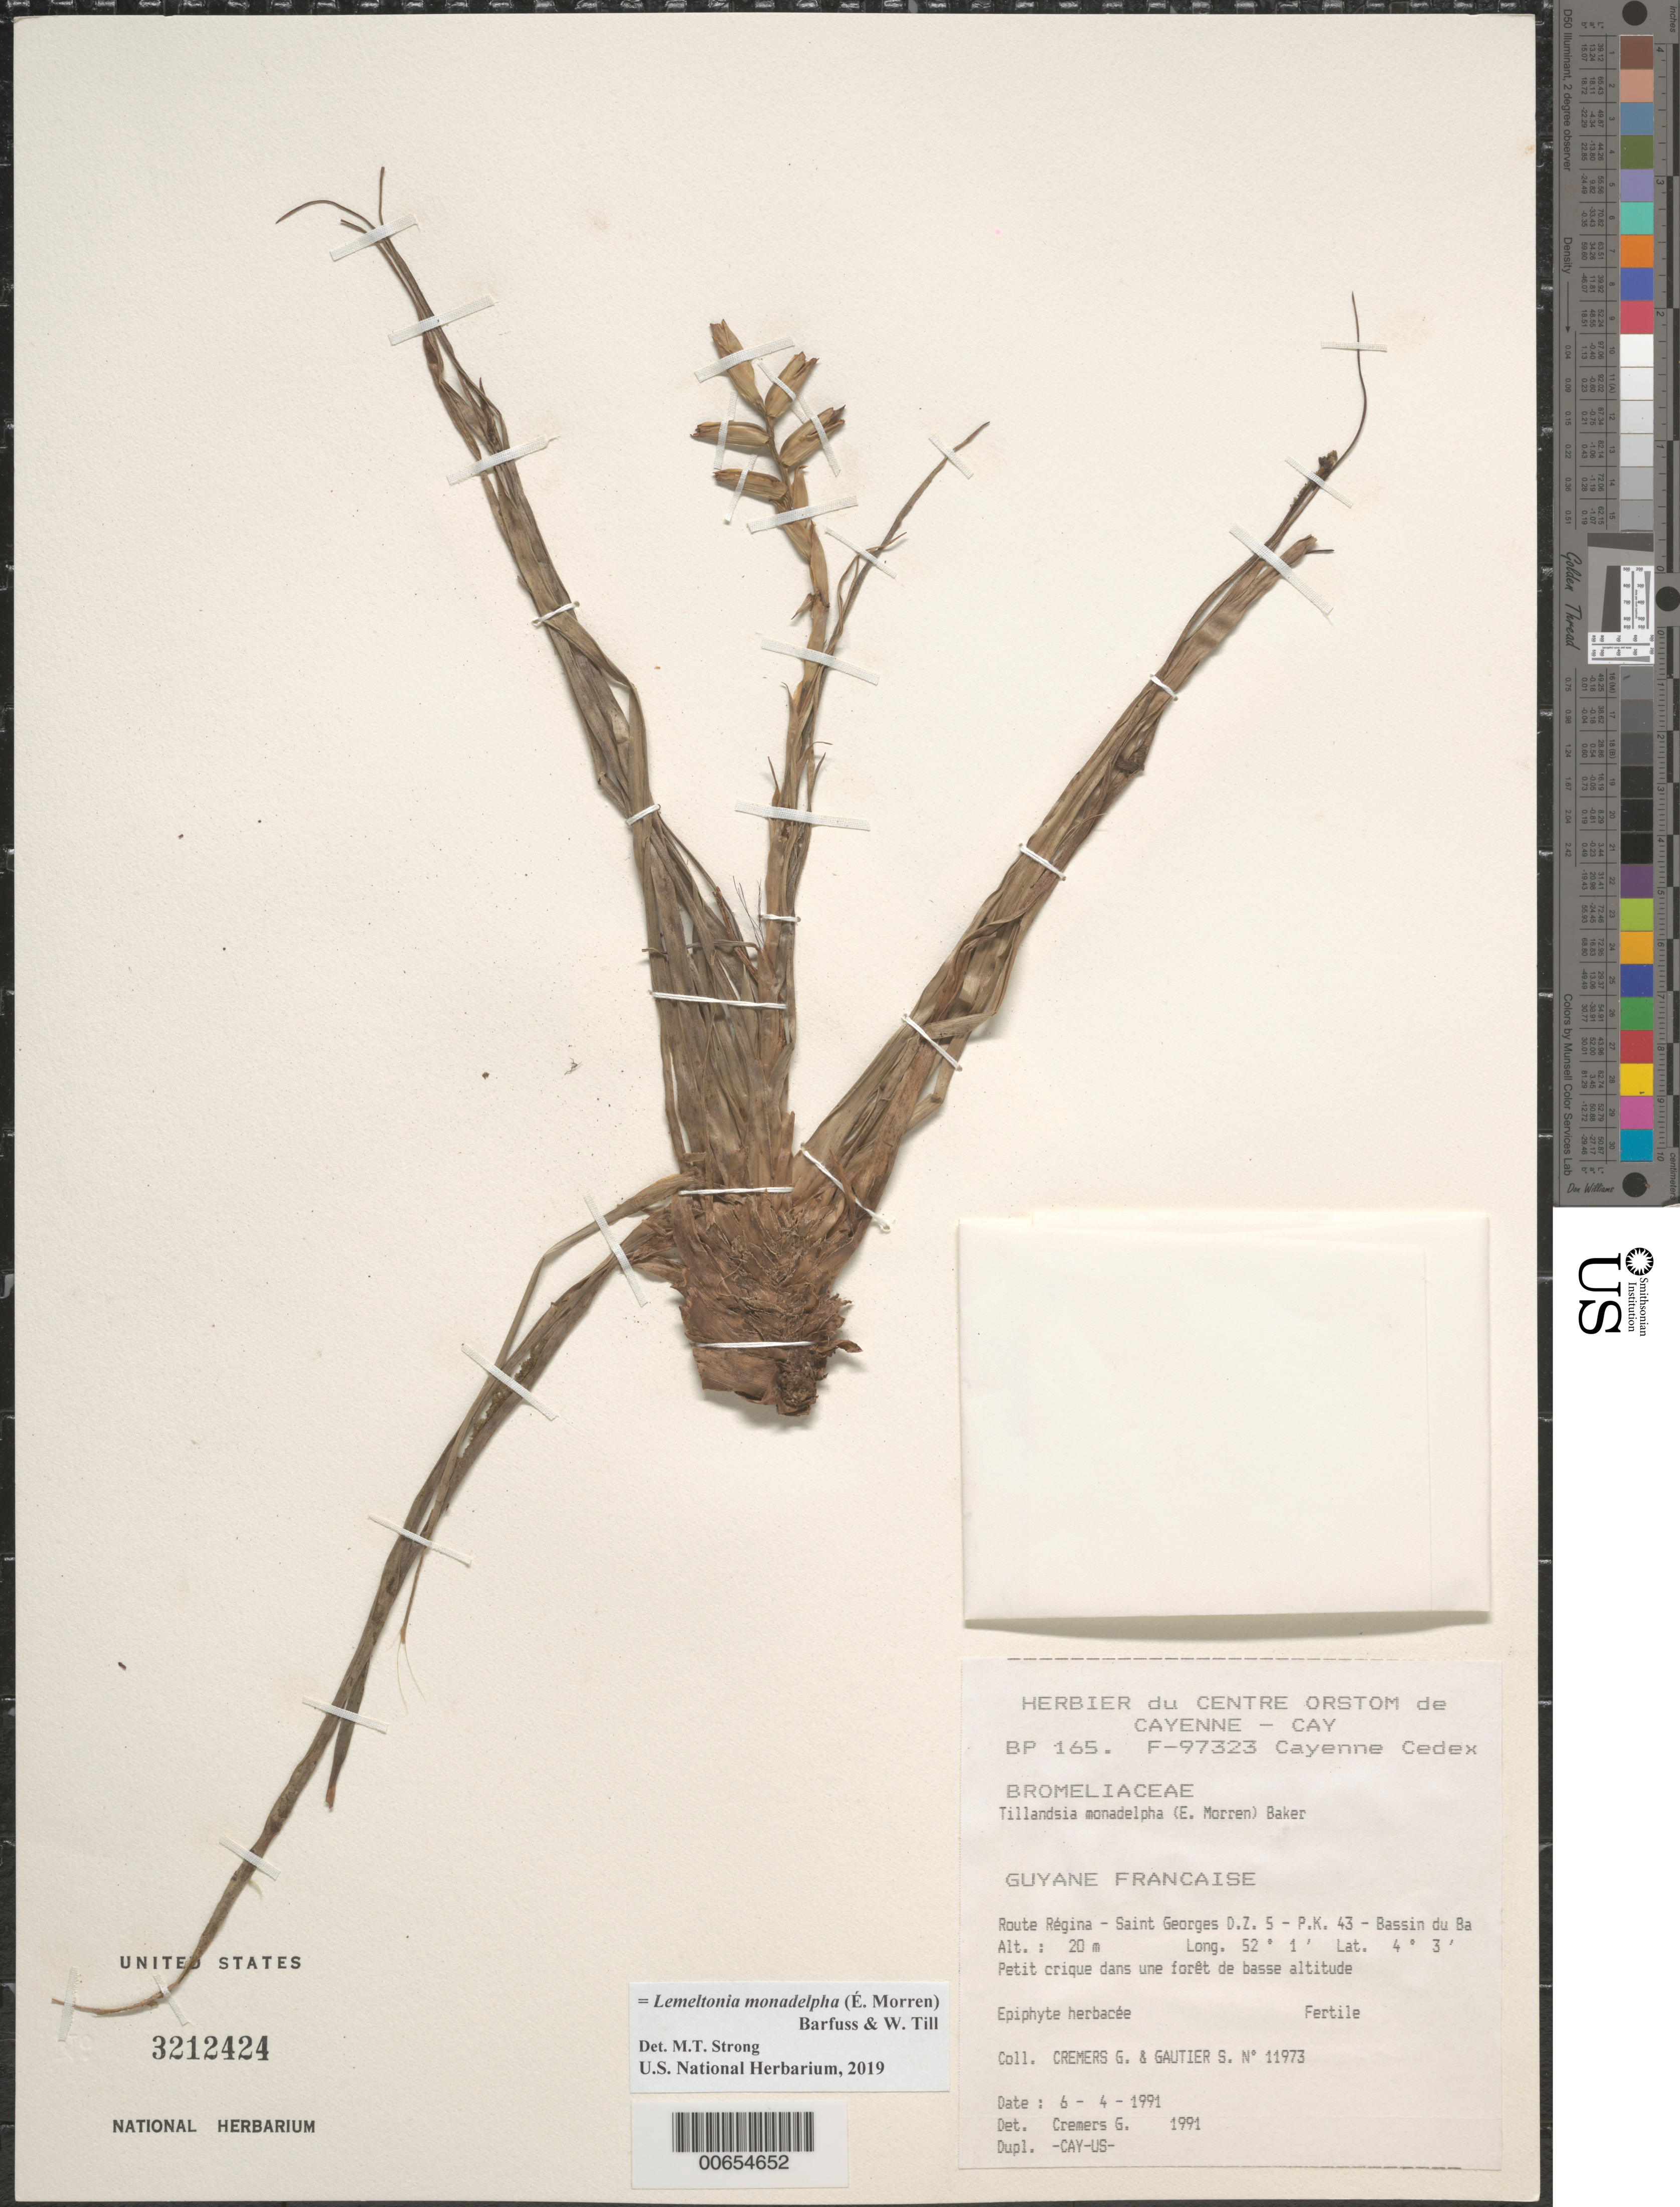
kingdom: Plantae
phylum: Tracheophyta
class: Liliopsida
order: Poales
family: Bromeliaceae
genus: Lemeltonia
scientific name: Lemeltonia monadelpha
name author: (É. Morren) Barfuss & W. Till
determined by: Strong, M. T., (US), Smithsonian Institution - National Museum of Natural History (UNITED STATES)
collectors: G. Cremers & S. Gautier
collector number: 11973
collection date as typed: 6-Apr-91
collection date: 1991-04-06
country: French Guiana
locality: Route Régina, Saint Georges, DZ 5-PK43, Bassin de l'Approuague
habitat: Small creek in low forest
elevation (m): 20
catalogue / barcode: US 3212424